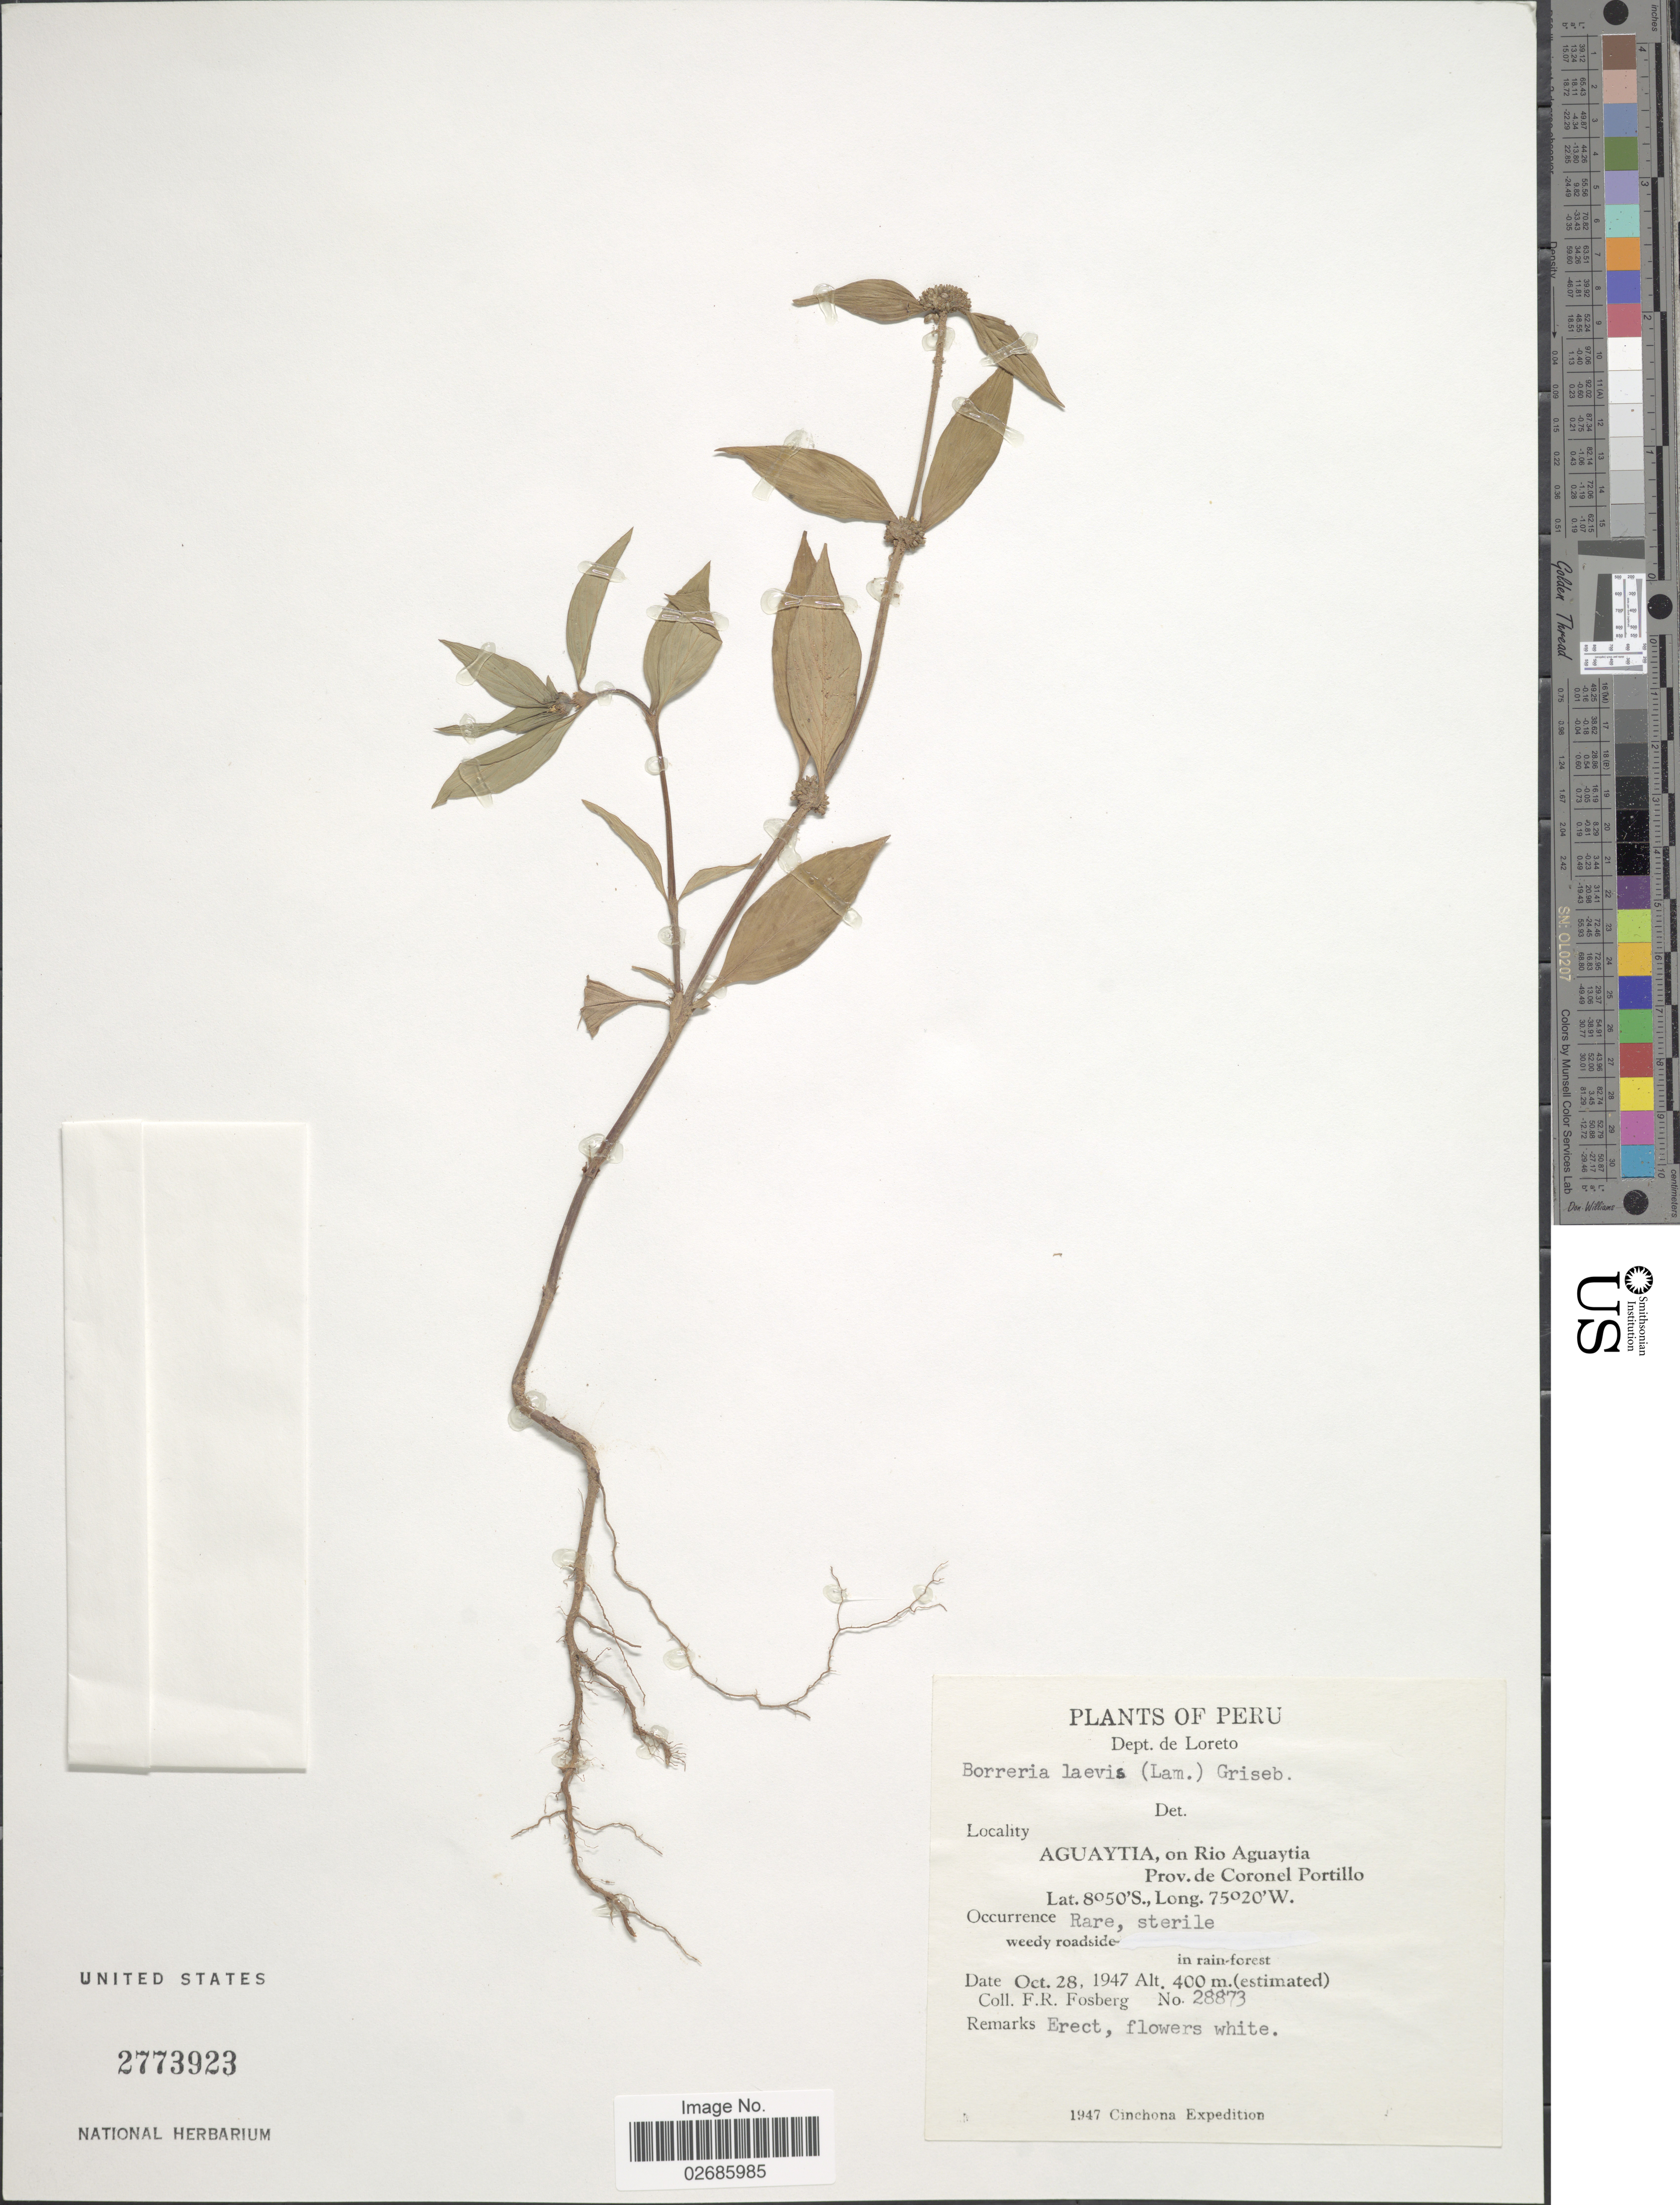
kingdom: Plantae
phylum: Tracheophyta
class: Magnoliopsida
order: Gentianales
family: Rubiaceae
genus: Borreria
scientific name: Borreria assurgens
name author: (Ruiz & Pav.) Griseb.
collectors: F. R. Fosberg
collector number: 28873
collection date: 1947-10-28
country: Peru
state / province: Loreto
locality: Dept. de Loreto, Aguaytia, on Rio Aguaytia, Prov. de Coronel Portillo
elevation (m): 400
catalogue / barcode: US 2773923